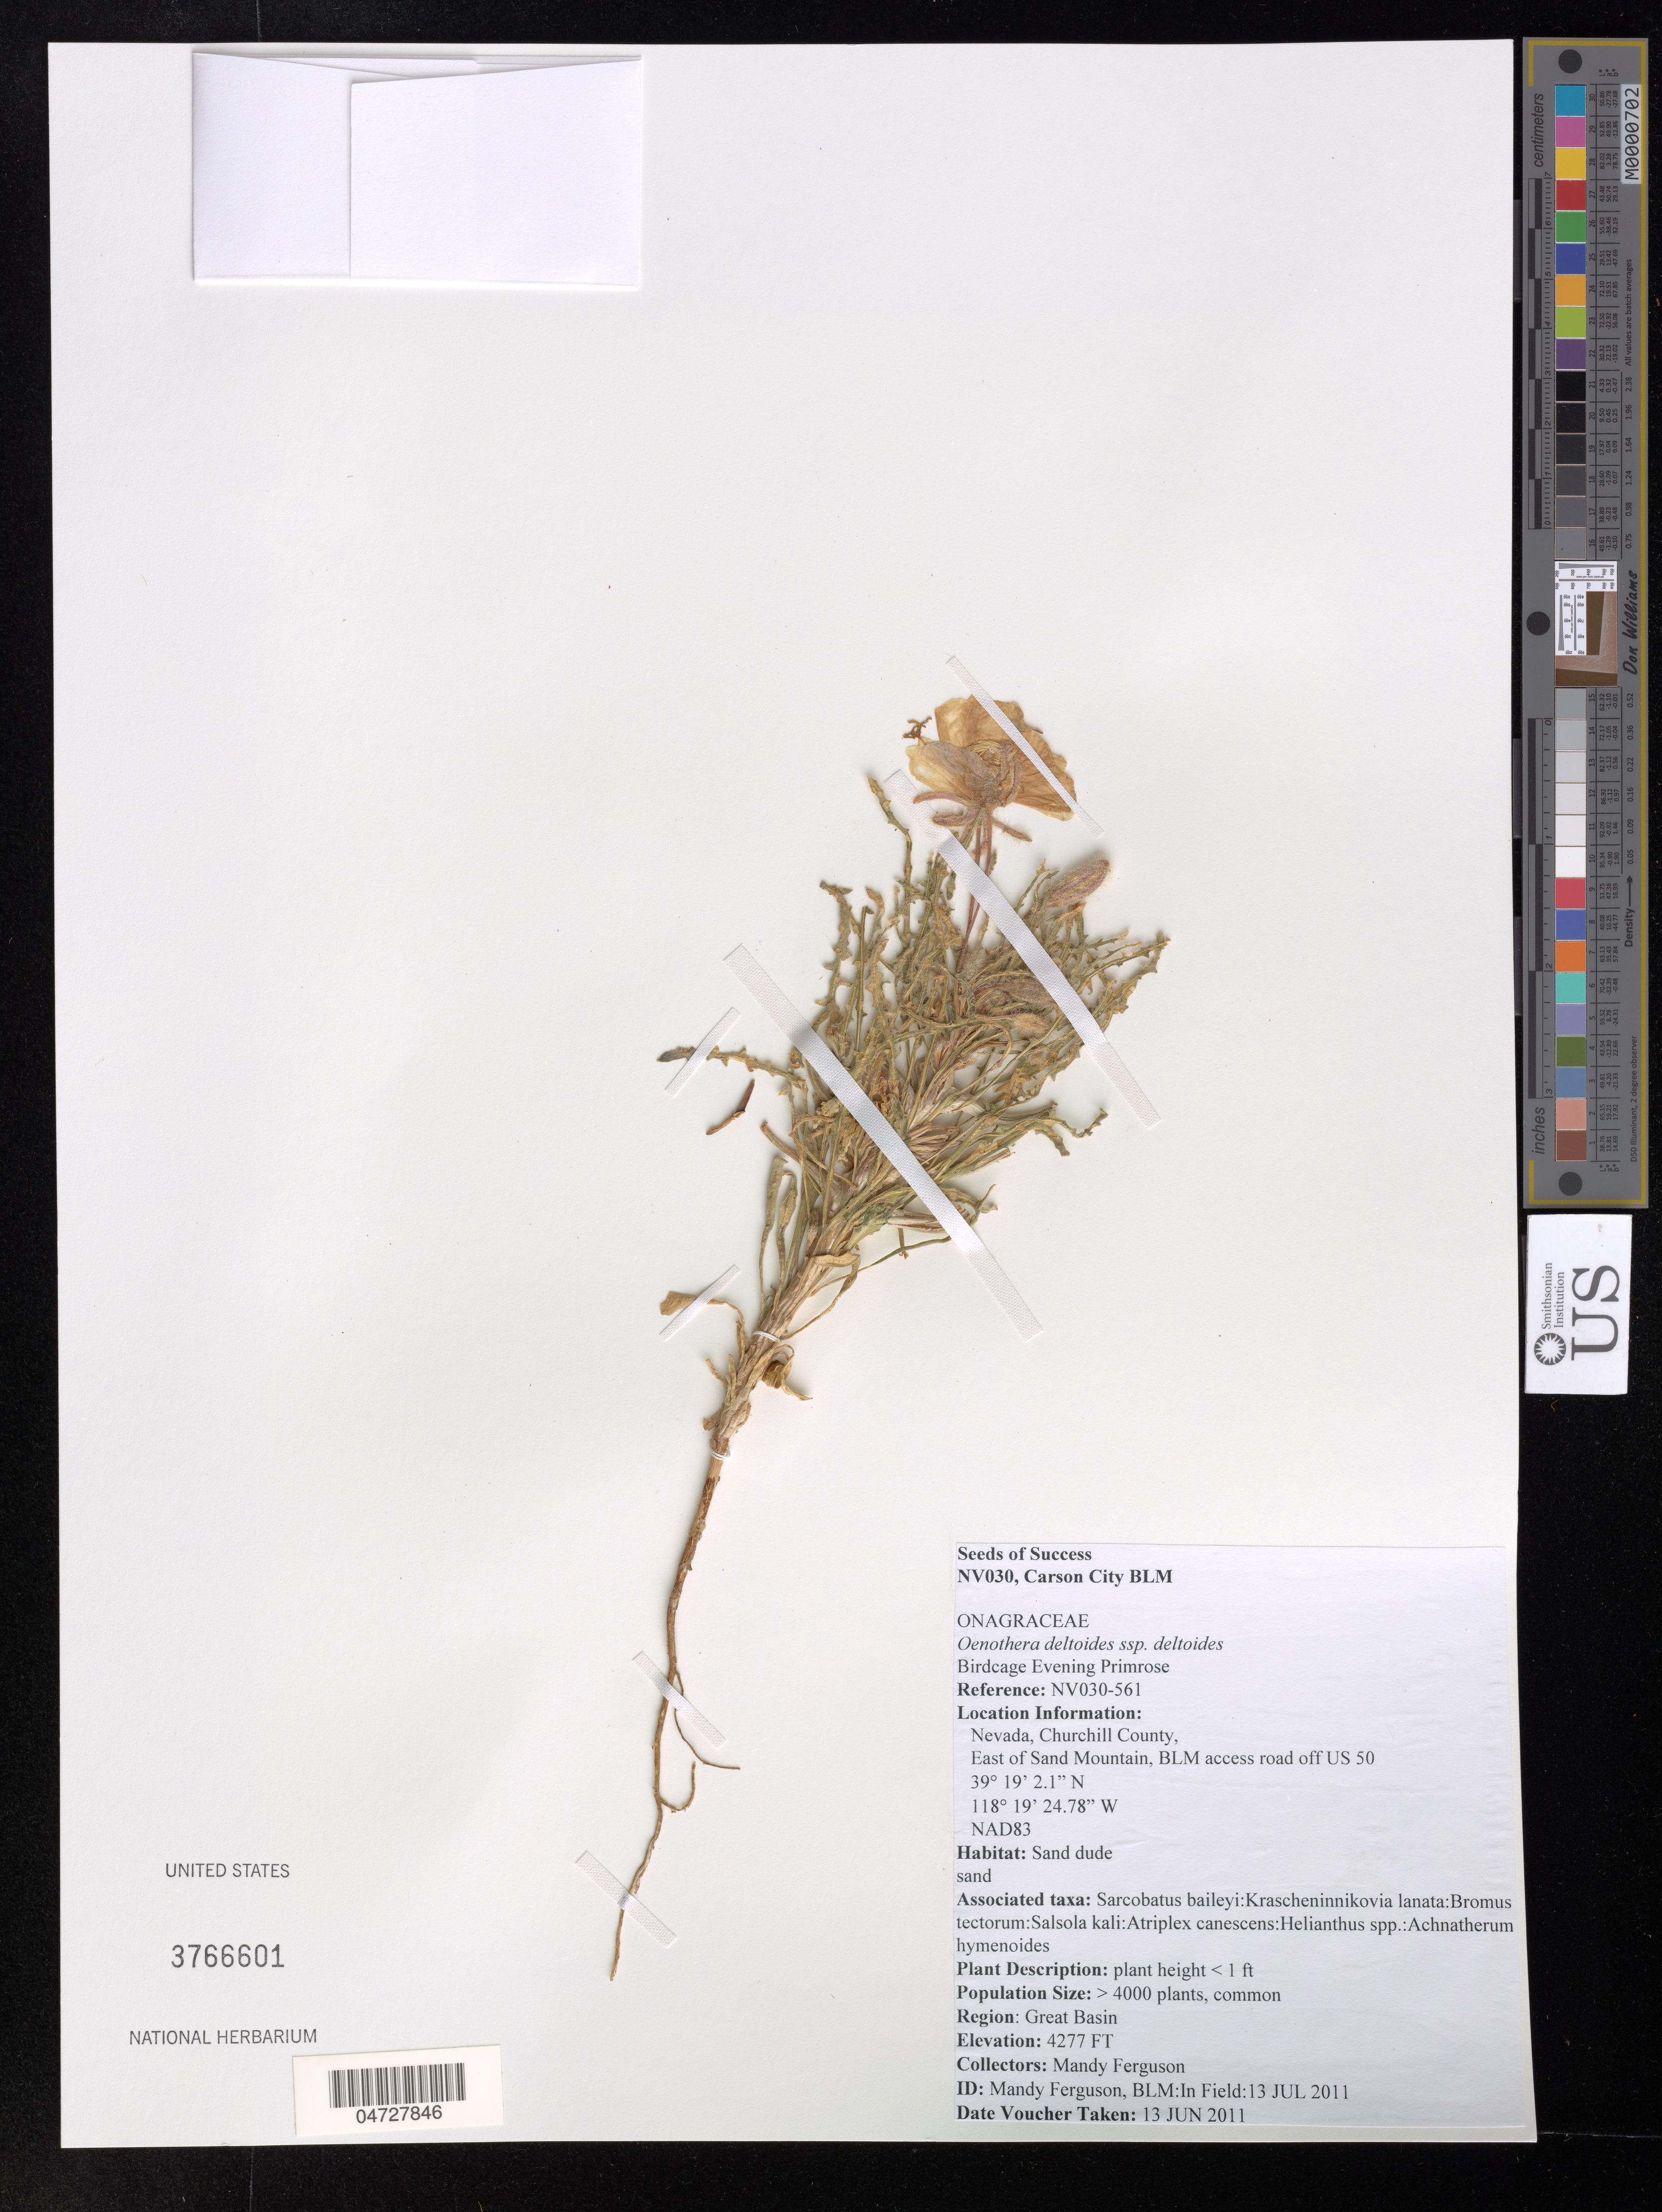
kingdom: Plantae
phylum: Tracheophyta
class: Magnoliopsida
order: Myrtales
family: Onagraceae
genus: Oenothera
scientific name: Oenothera deltoides subsp. deltoides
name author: Torr. & Frém.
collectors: M. Ferguson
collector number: NV030-561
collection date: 2011-07-13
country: United States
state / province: Nevada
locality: Carson City BLM, Churchill County, East of Sand Mountain, BLM access road off US 50.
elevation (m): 1304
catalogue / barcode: US 3766601